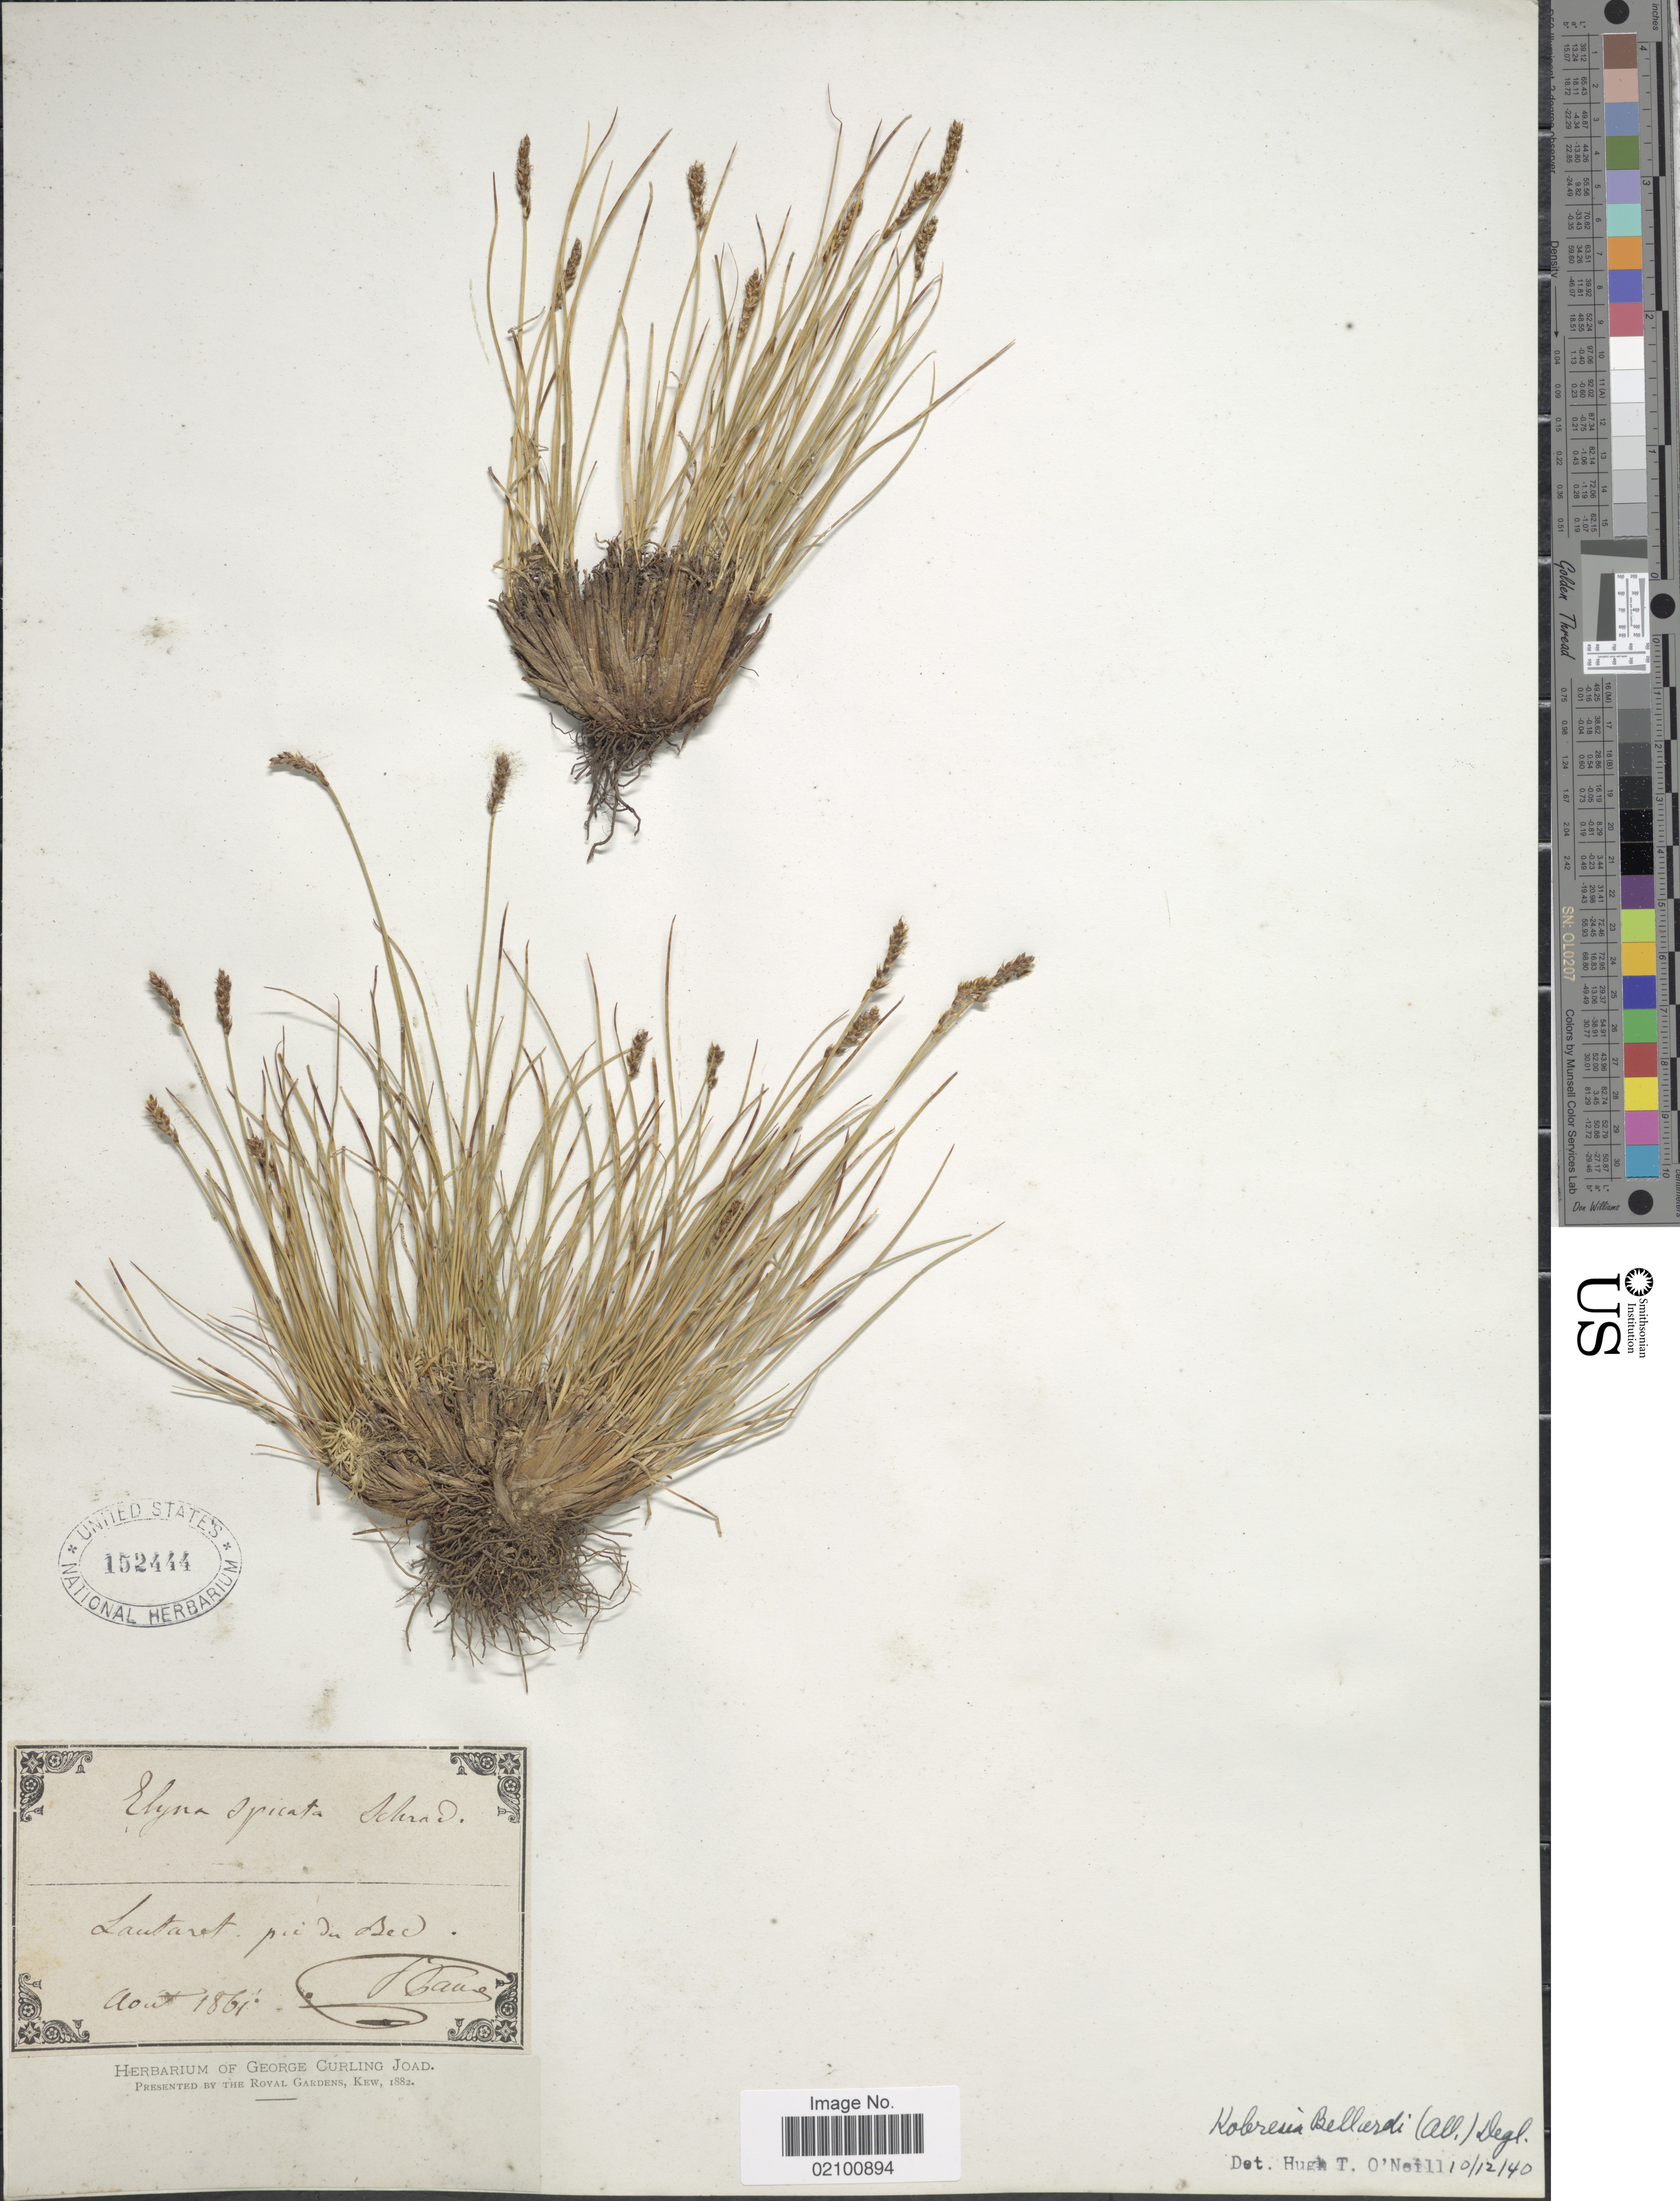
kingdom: Plantae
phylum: Tracheophyta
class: Liliopsida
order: Poales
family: Cyperaceae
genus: Carex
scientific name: Carex myosuroides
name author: Vill.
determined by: Strong, M. T., (US), Smithsonian Institution - National Museum of Natural History (UNITED STATES)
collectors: T. Caure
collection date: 1861-08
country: France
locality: Lautaret pie du Bec [interpreted]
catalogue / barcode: US 152444